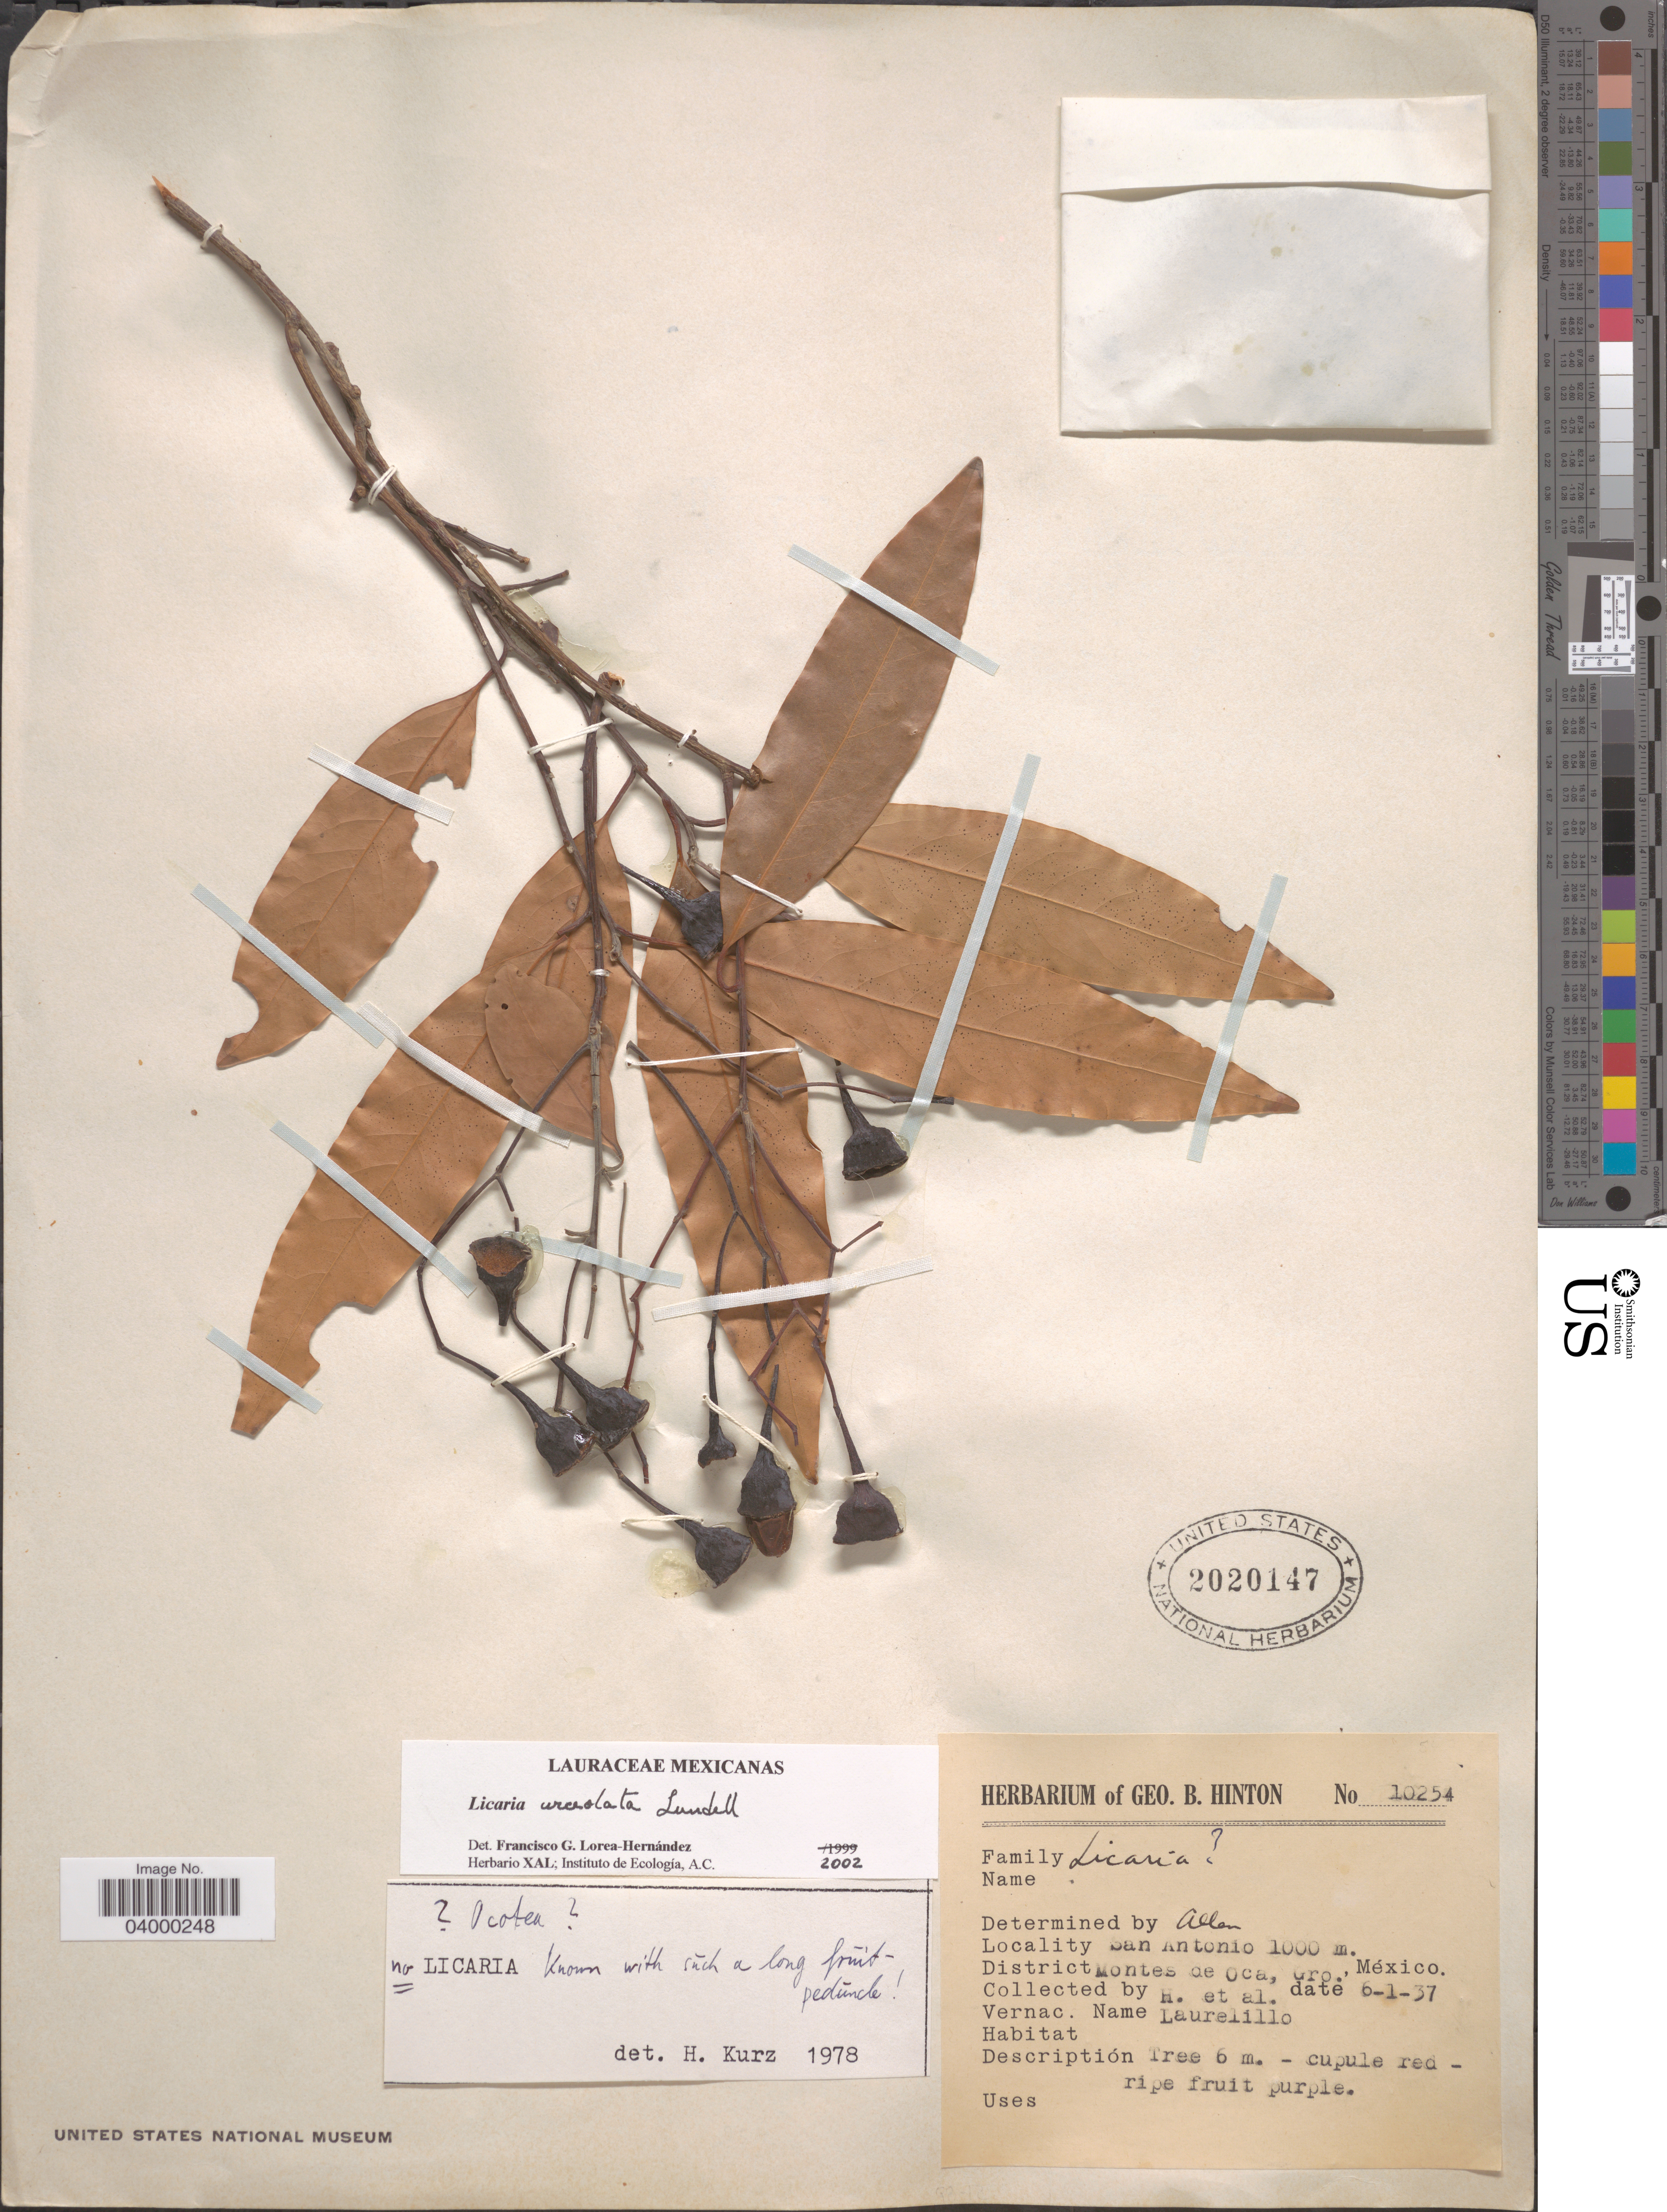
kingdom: Plantae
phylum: Tracheophyta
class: Magnoliopsida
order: Laurales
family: Lauraceae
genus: Licaria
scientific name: Licaria urceolata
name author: Lundell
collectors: G. B. Hinton & et al.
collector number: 10254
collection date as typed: Transcribed d/m/y: 6/1/37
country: Mexico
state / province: Guerrero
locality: San Antonio. District Montes de Oca.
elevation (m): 1000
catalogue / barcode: US 2020147